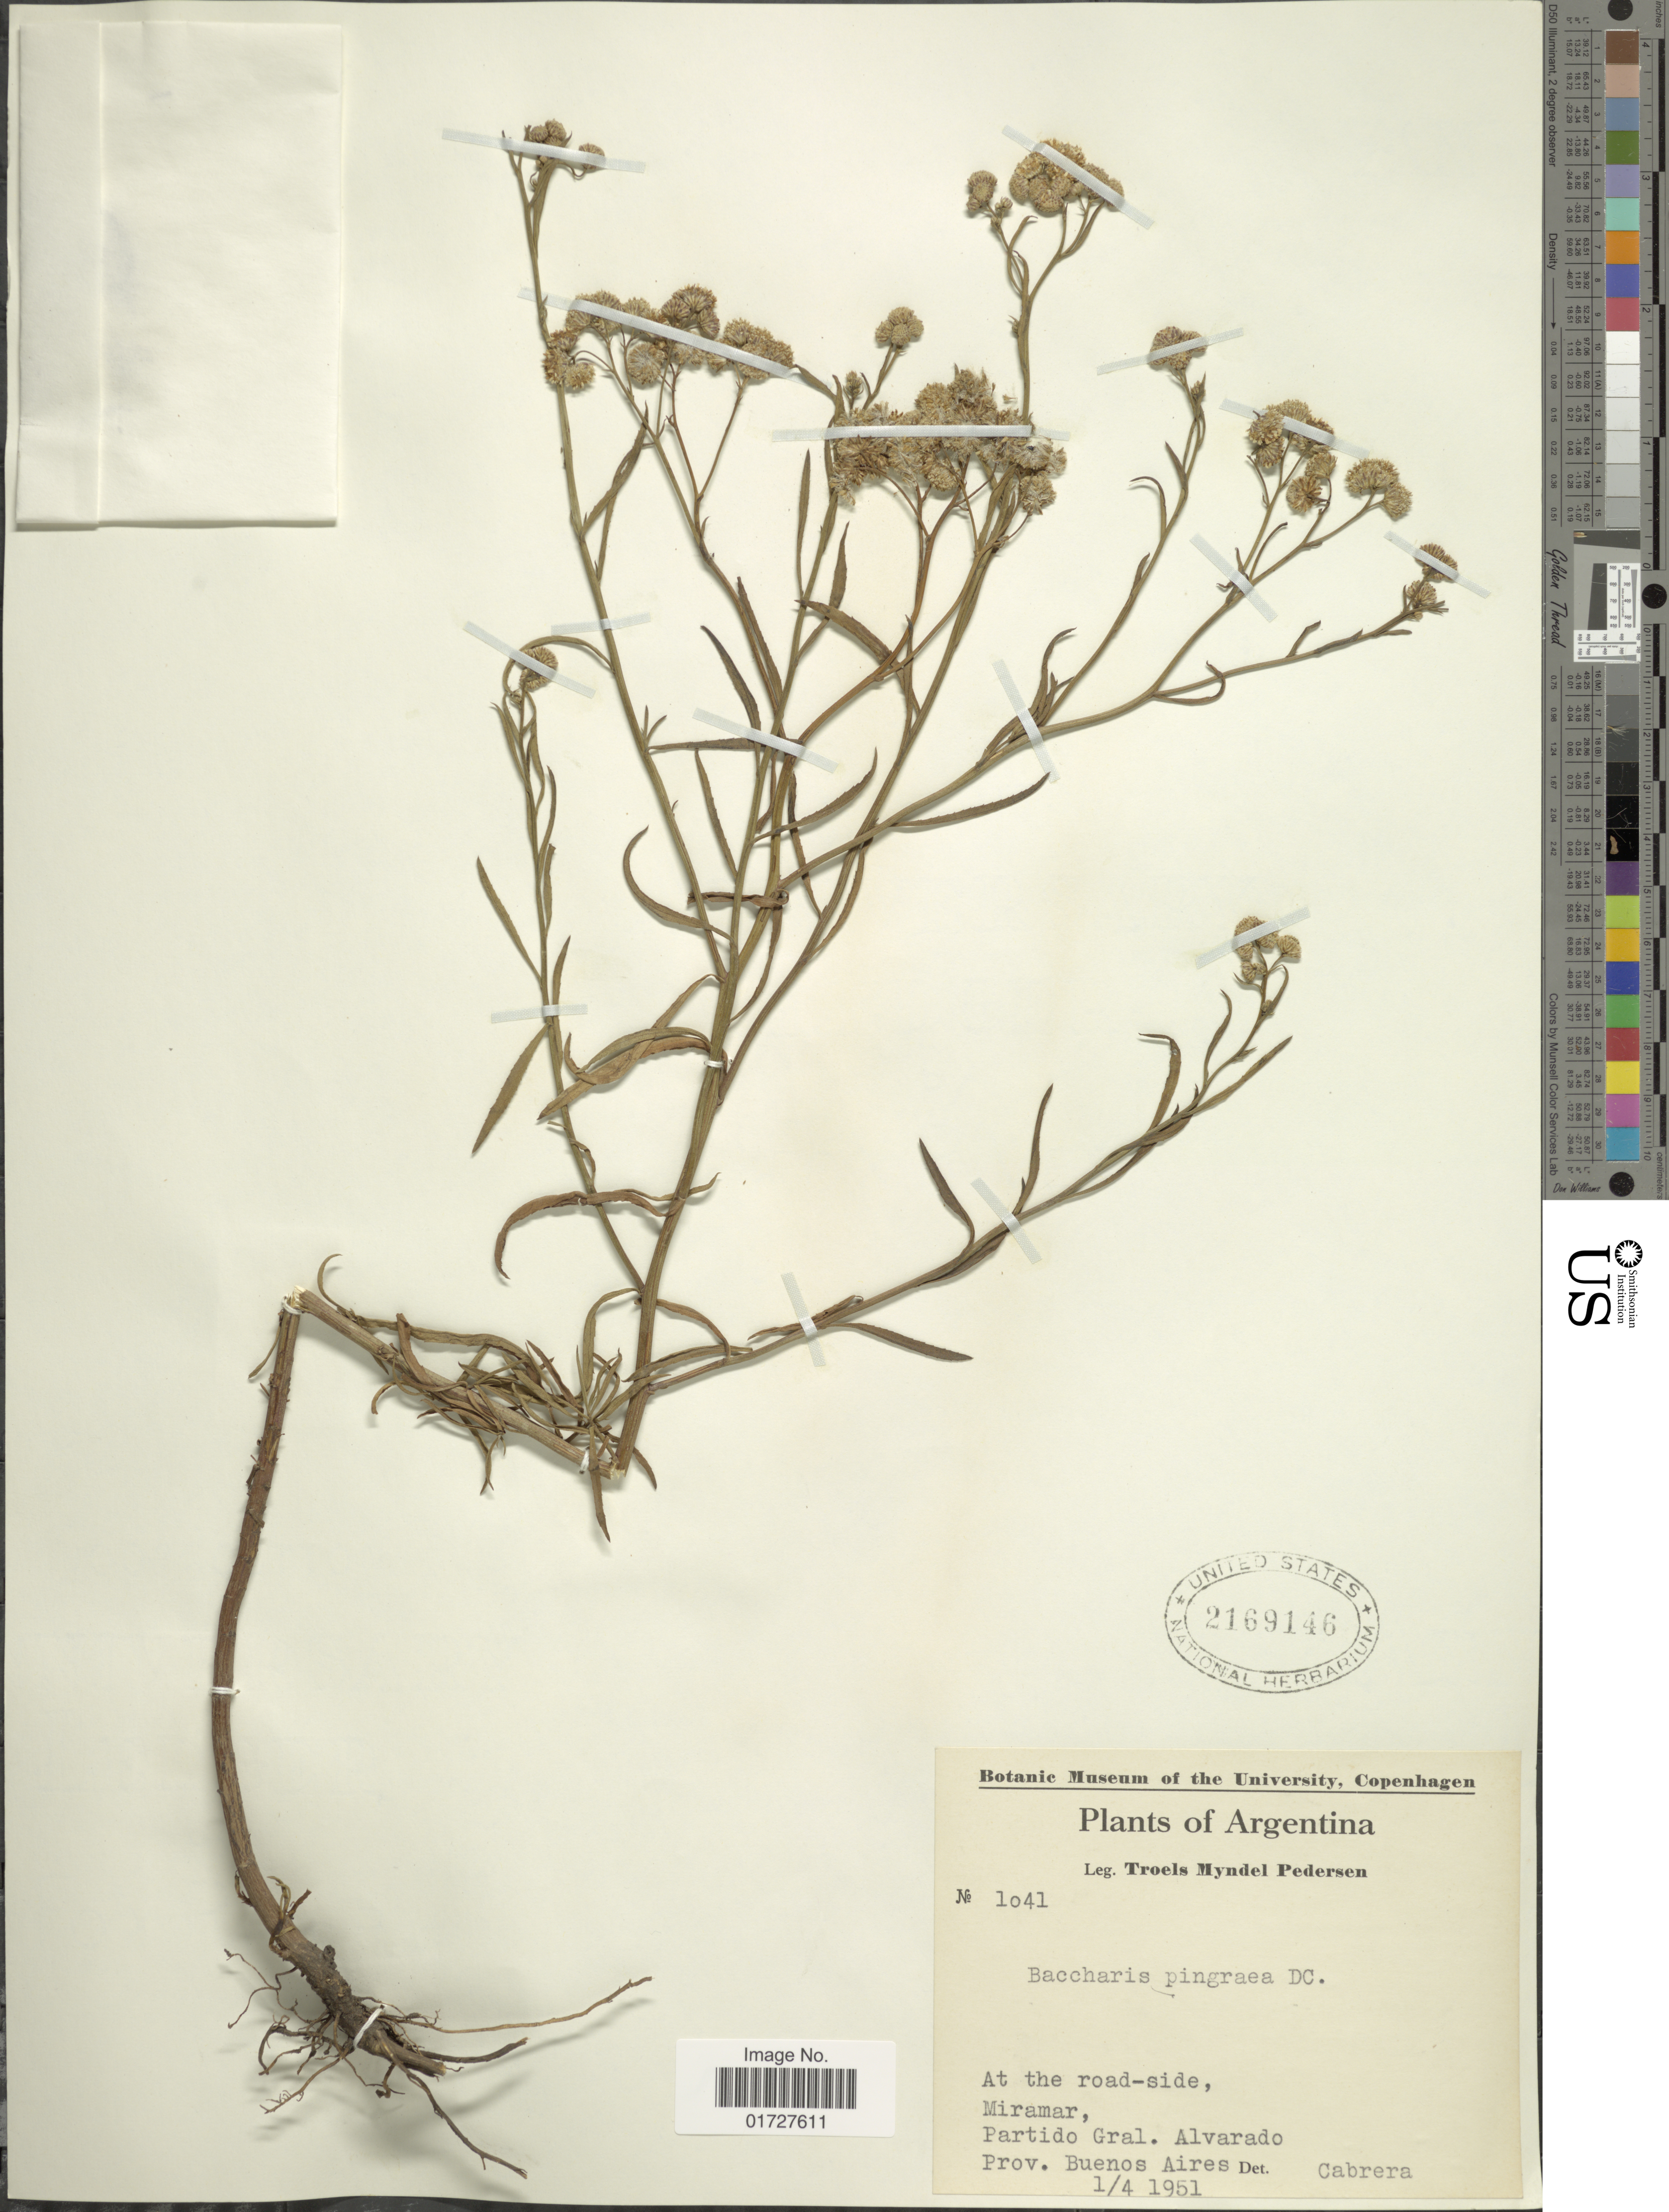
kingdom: Plantae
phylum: Tracheophyta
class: Magnoliopsida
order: Asterales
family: Asteraceae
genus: Baccharis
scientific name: Baccharis pingraea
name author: DC.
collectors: T. Pederson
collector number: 1041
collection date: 1951-04-01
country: Argentina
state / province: Buenos Aires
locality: Miramar, Partido Gral. Alvarado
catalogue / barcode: US 2169146